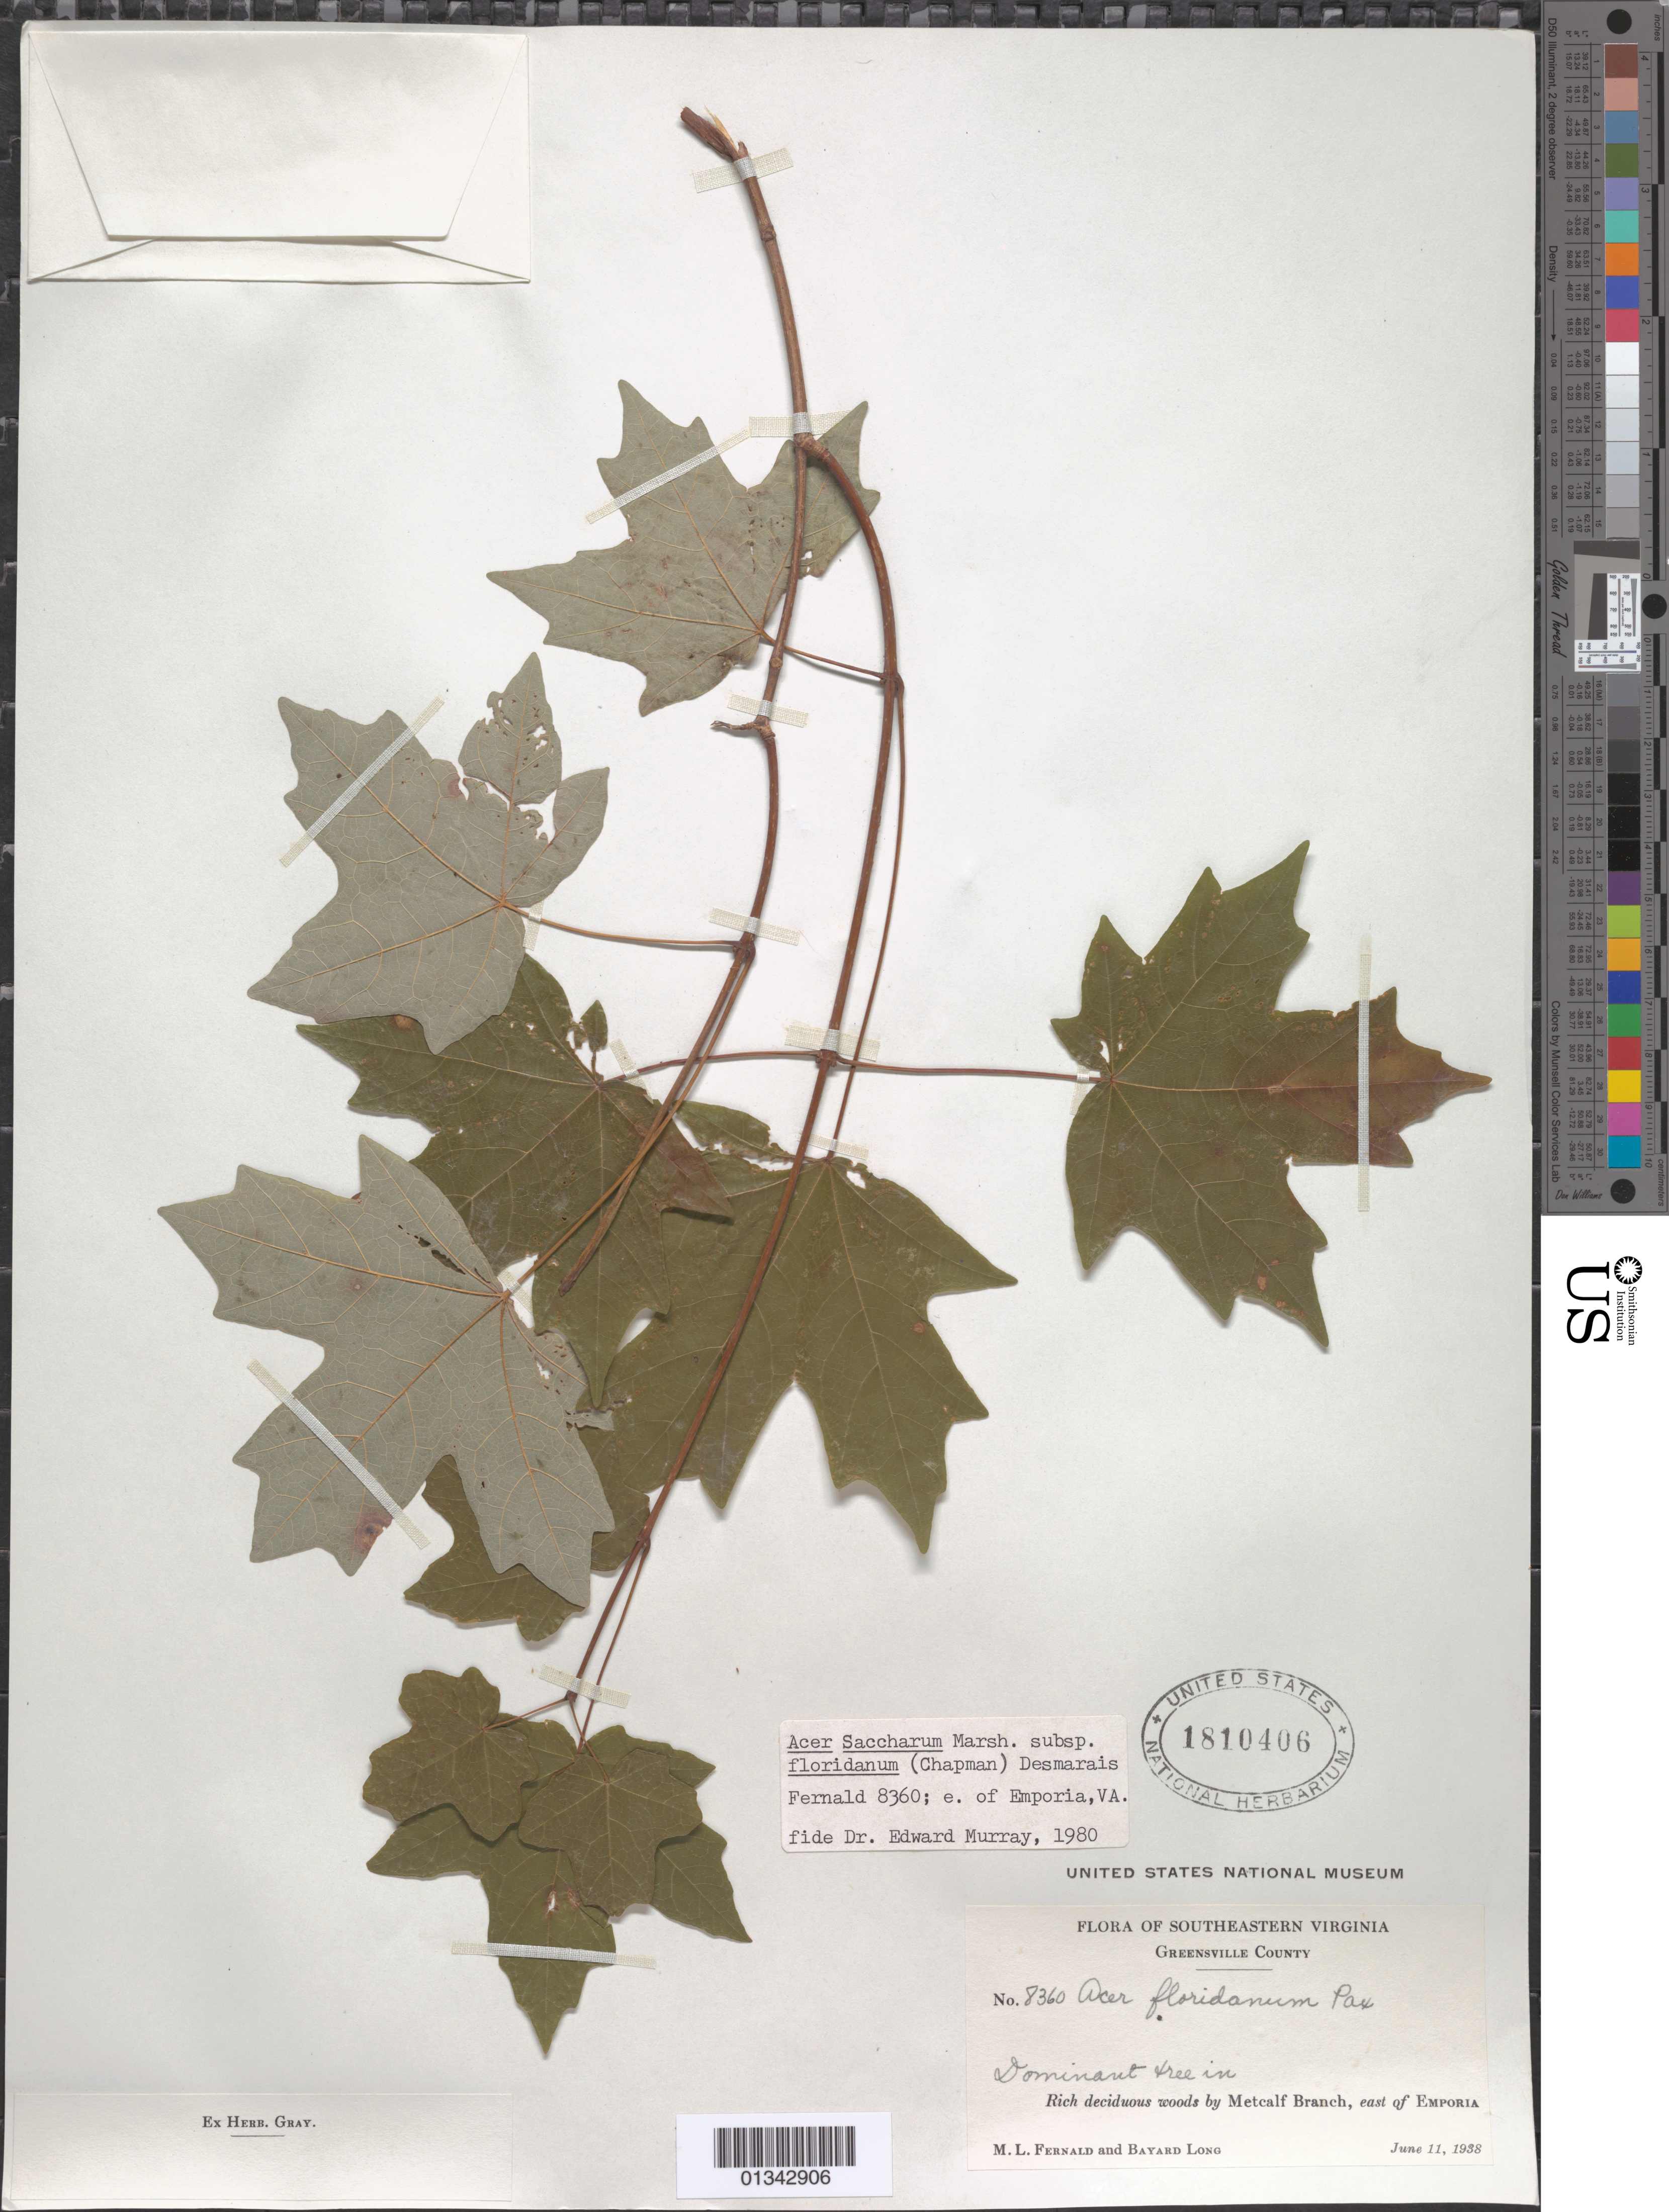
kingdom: Plantae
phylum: Tracheophyta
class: Magnoliopsida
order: Sapindales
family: Sapindaceae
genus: Acer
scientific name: Acer saccharum subsp. floridanum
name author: (Chapm.) Desmarais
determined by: Murray, Edward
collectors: M. L. Fernald & B. H. Long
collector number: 8360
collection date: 1938-06-11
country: United States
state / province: Virginia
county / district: Greensville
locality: Greensville County, Metcalf Branch, E of Emporia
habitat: In rich deciduous woods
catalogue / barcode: US 1810406